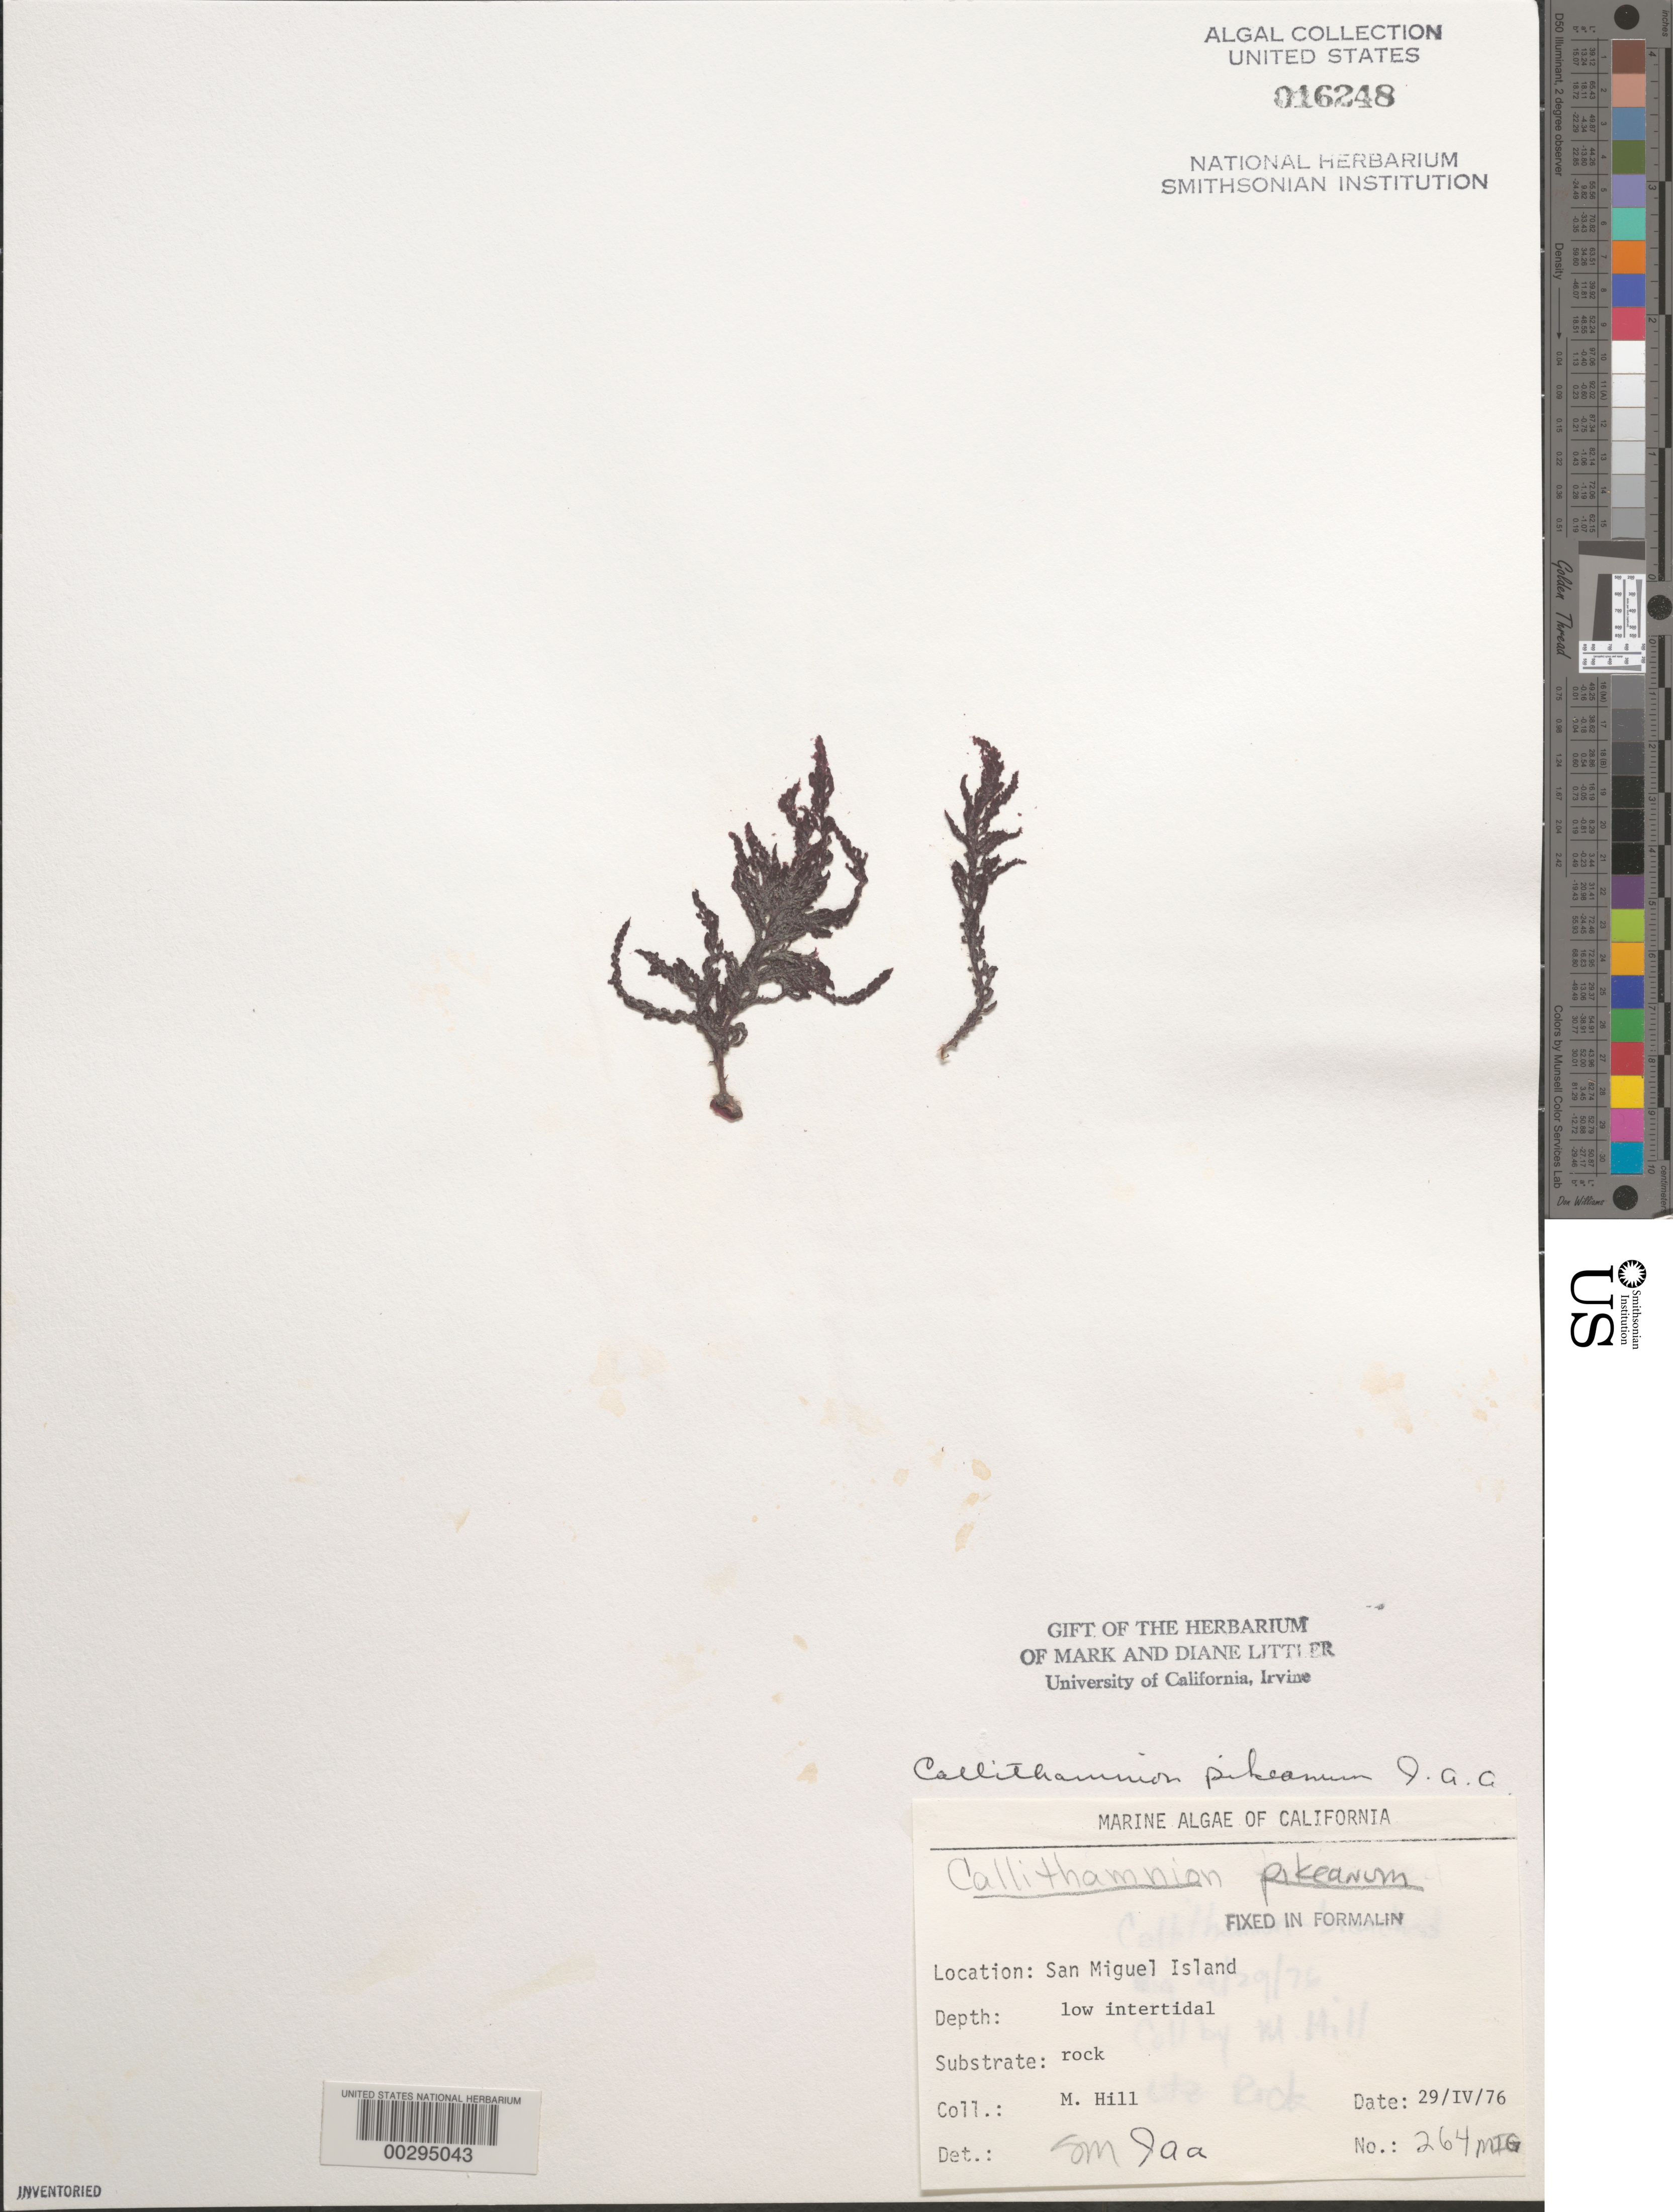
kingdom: Plantae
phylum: Rhodophyta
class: Florideophyceae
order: Ceramiales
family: Callithamniaceae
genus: Callithamnion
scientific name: Callithamnion pikeanum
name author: Harv.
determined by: Murray, S. N.; Abbott, I. A.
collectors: M. Hill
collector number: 264-mig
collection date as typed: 29 Apr 1976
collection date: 1976-04-29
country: United States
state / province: California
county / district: Santa Barbara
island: San Miguel Island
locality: Cuyler Harbor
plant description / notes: BLM-SOCALBIGHT Rocky Intertidal Survey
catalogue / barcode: US 16248